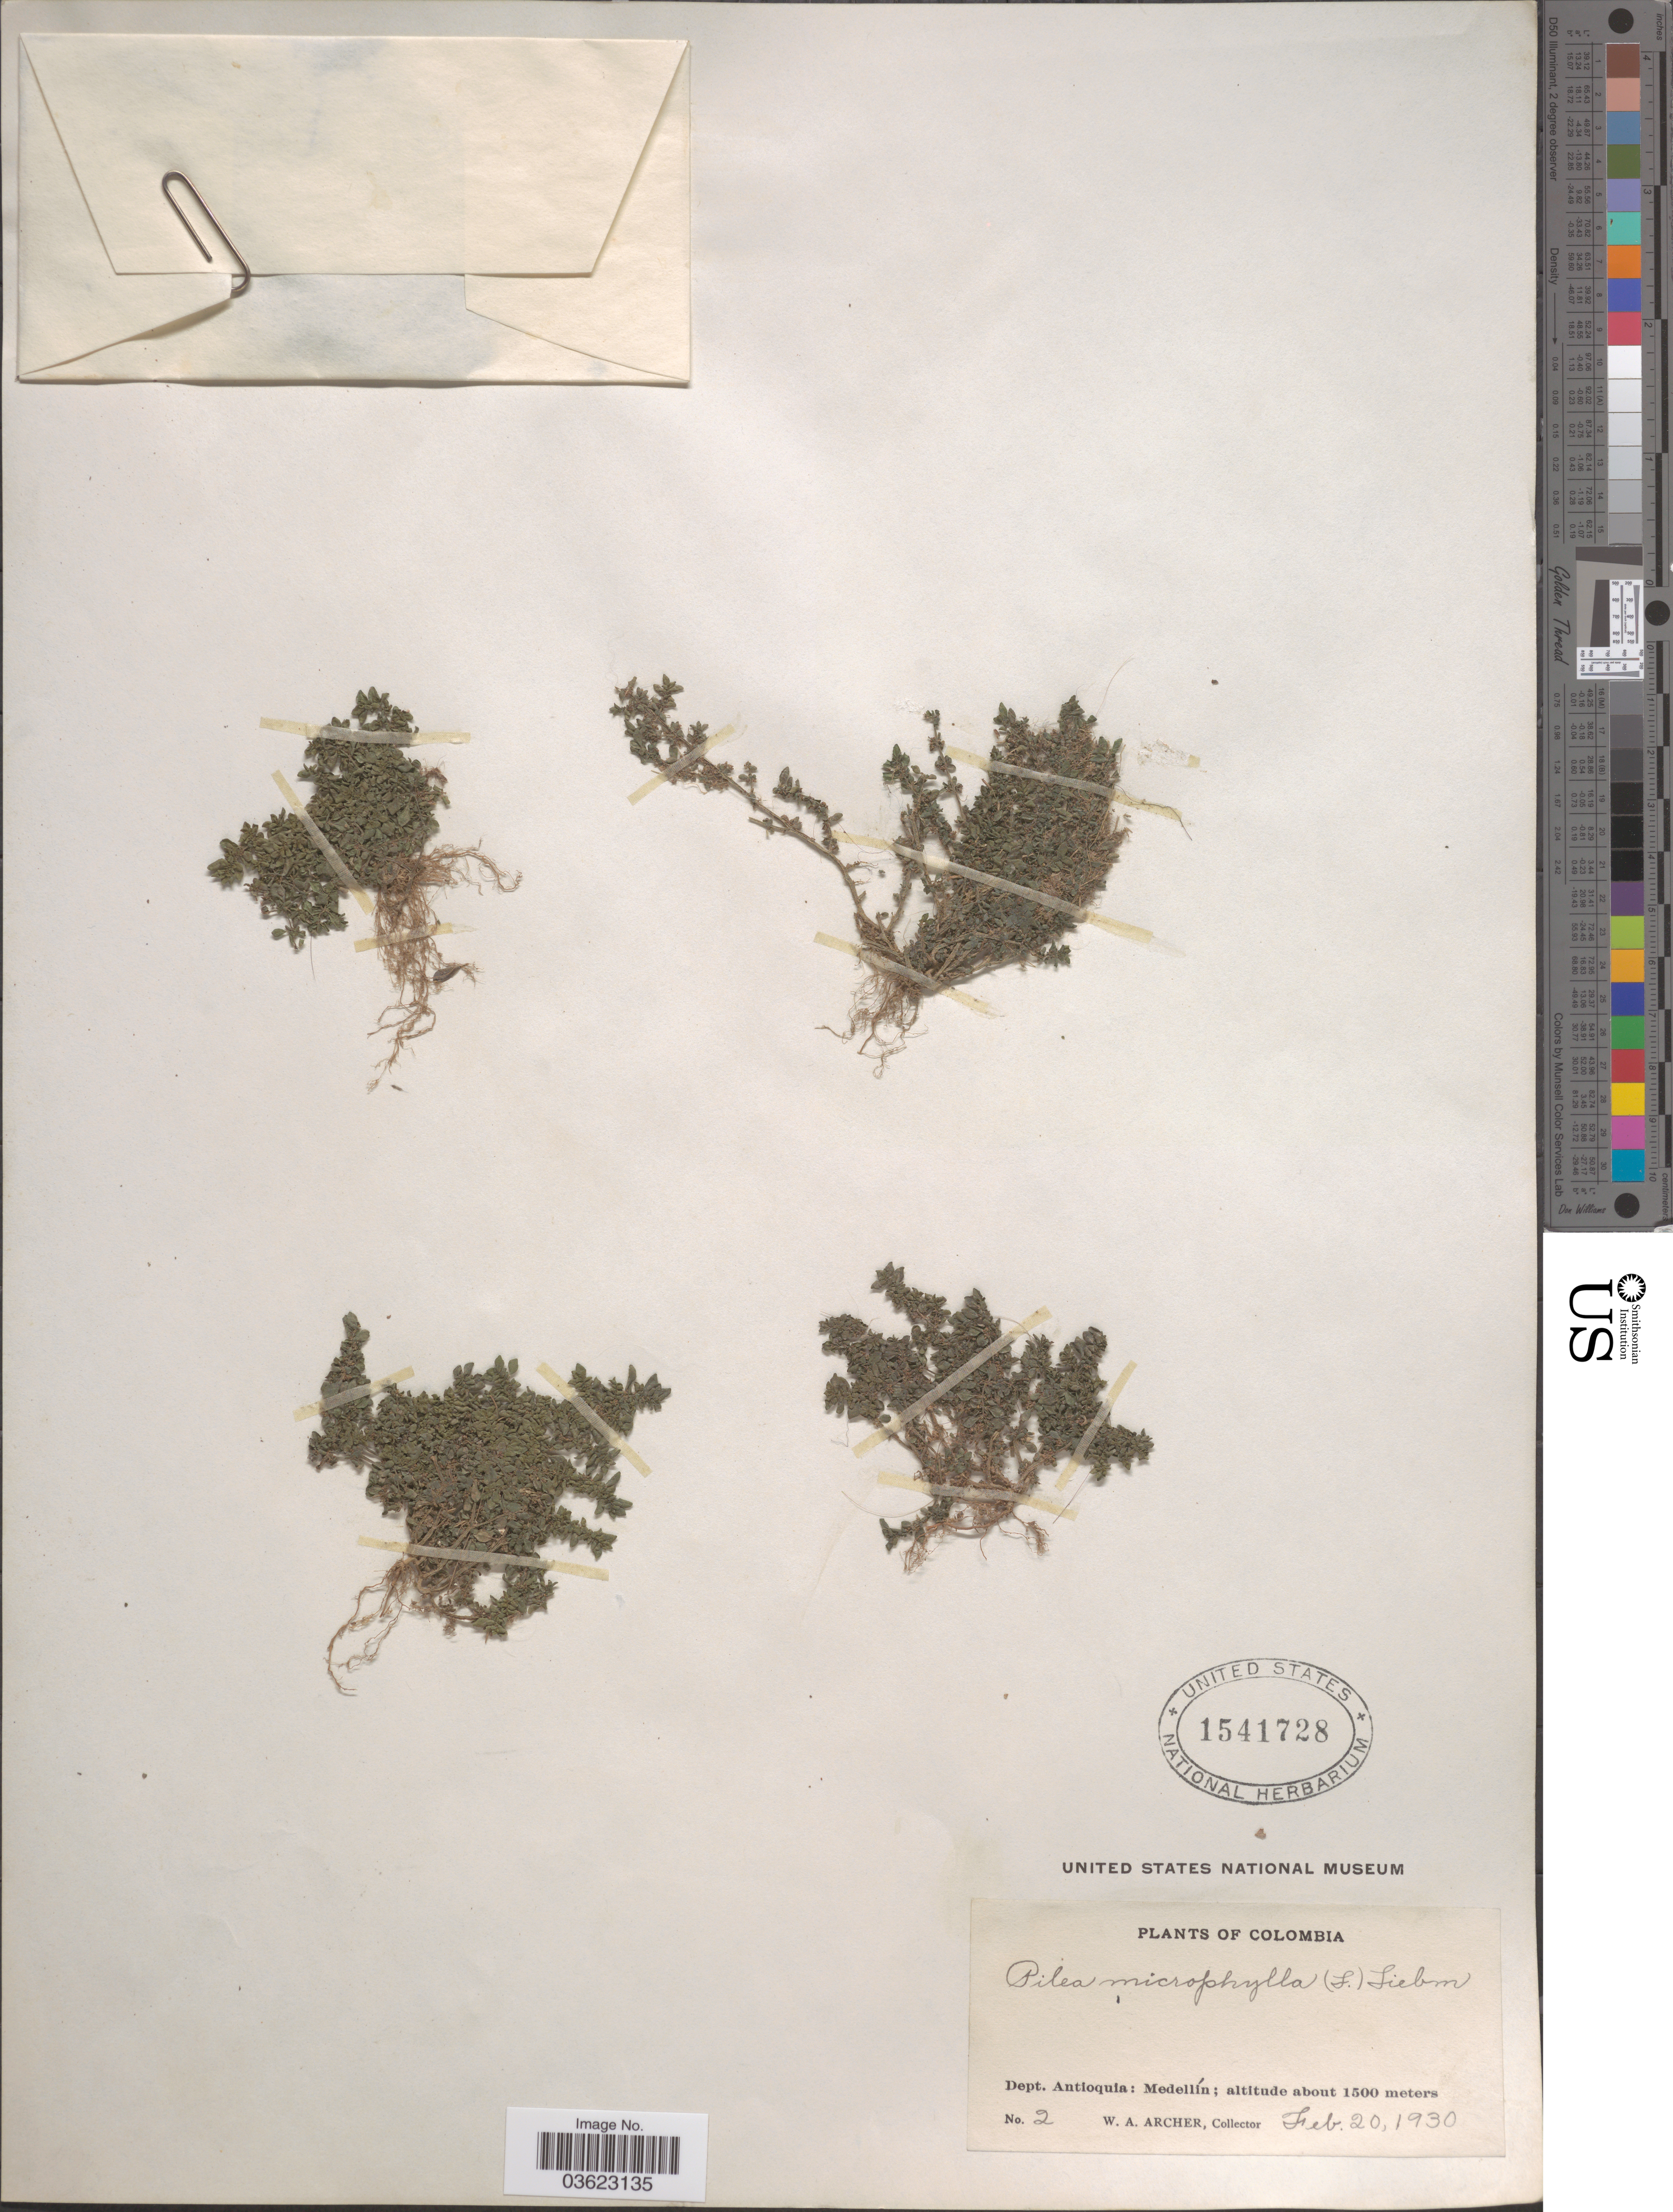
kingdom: Plantae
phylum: Tracheophyta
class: Magnoliopsida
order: Rosales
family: Urticaceae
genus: Pilea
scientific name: Pilea microphylla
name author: (L.) Liebm.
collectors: W. Archer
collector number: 2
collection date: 1930-02-20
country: Colombia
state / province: Antioquia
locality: Dept. Antioquia: Medellín.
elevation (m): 1500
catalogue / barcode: US 1541728